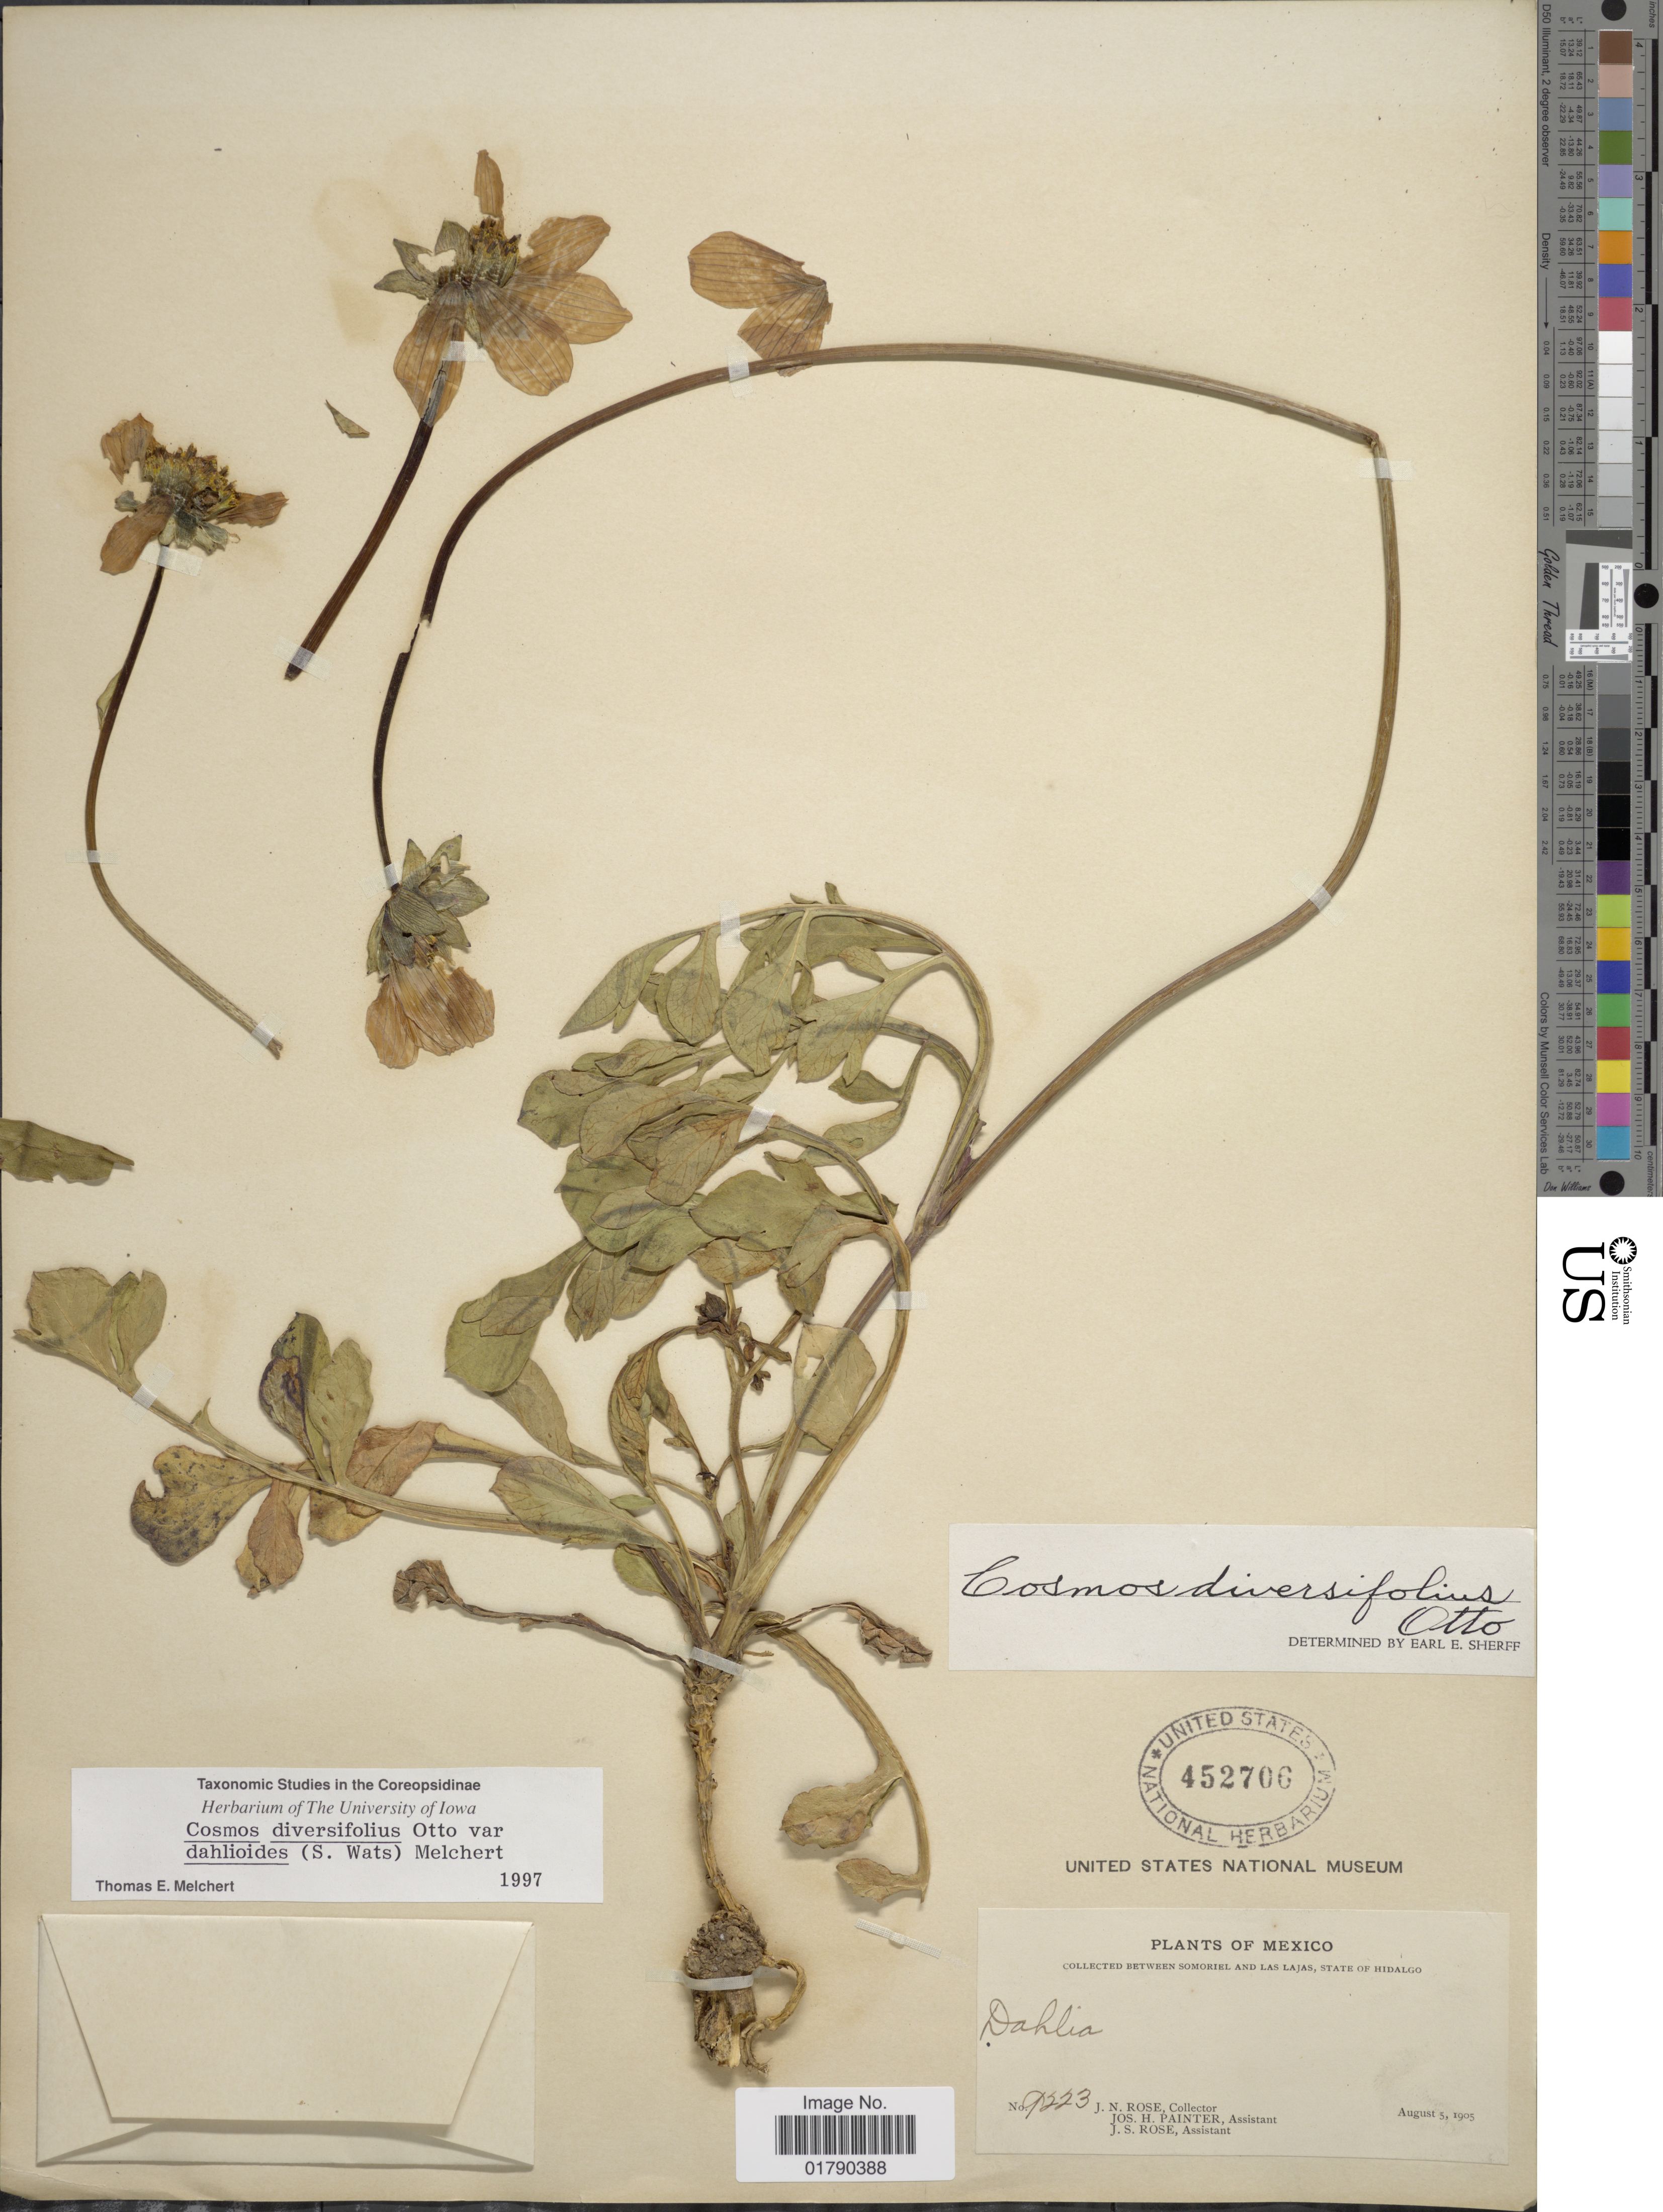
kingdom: Plantae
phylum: Tracheophyta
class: Magnoliopsida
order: Asterales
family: Asteraceae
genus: Cosmos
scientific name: Cosmos diversifolius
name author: Otto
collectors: J. N. Rose, J. H. Painter & J. S. Rose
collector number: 9223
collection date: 1905-08-05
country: Mexico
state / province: Hidalgo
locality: Between Somoriel and Las Lajas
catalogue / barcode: US 452706